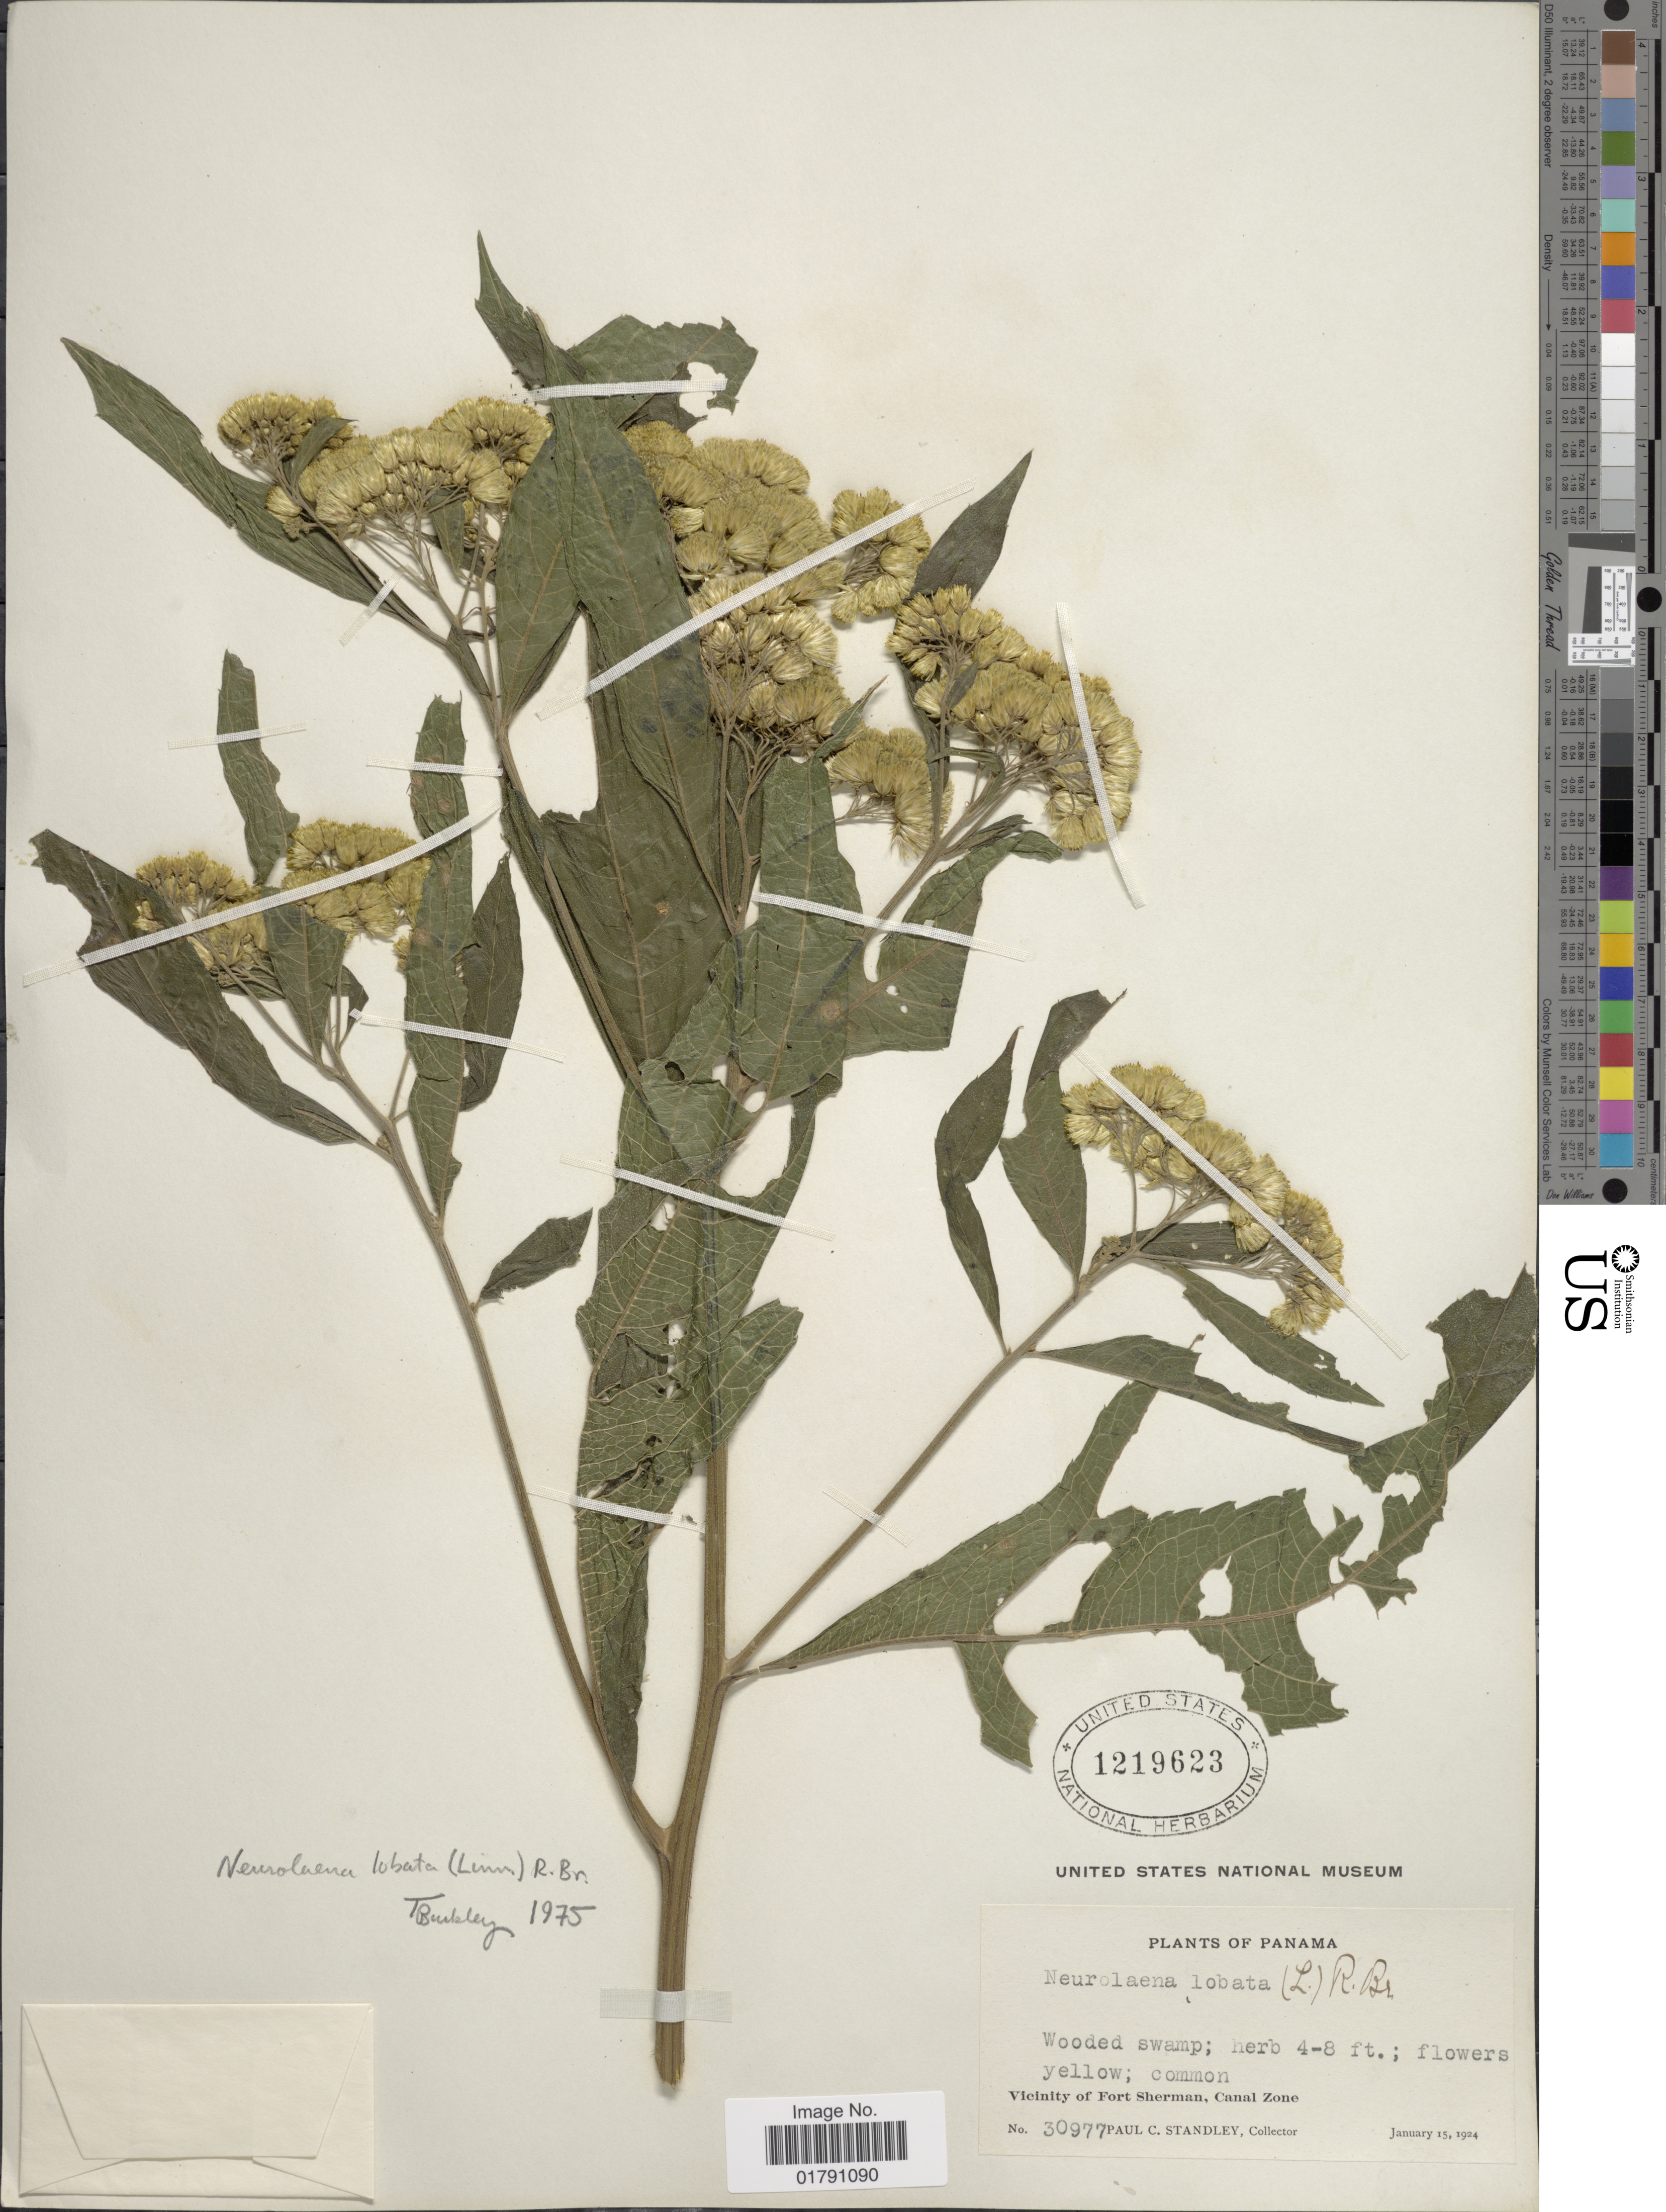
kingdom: Plantae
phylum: Tracheophyta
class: Magnoliopsida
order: Asterales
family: Asteraceae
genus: Neurolaena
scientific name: Neurolaena lobata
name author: (L.) R. Br. ex Cass.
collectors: P. C. Standley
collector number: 30977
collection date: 1924-01-15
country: Panama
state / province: Colón / Panamá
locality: Vicinity of Fort Sherman, Canal Zone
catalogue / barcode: US 1219623